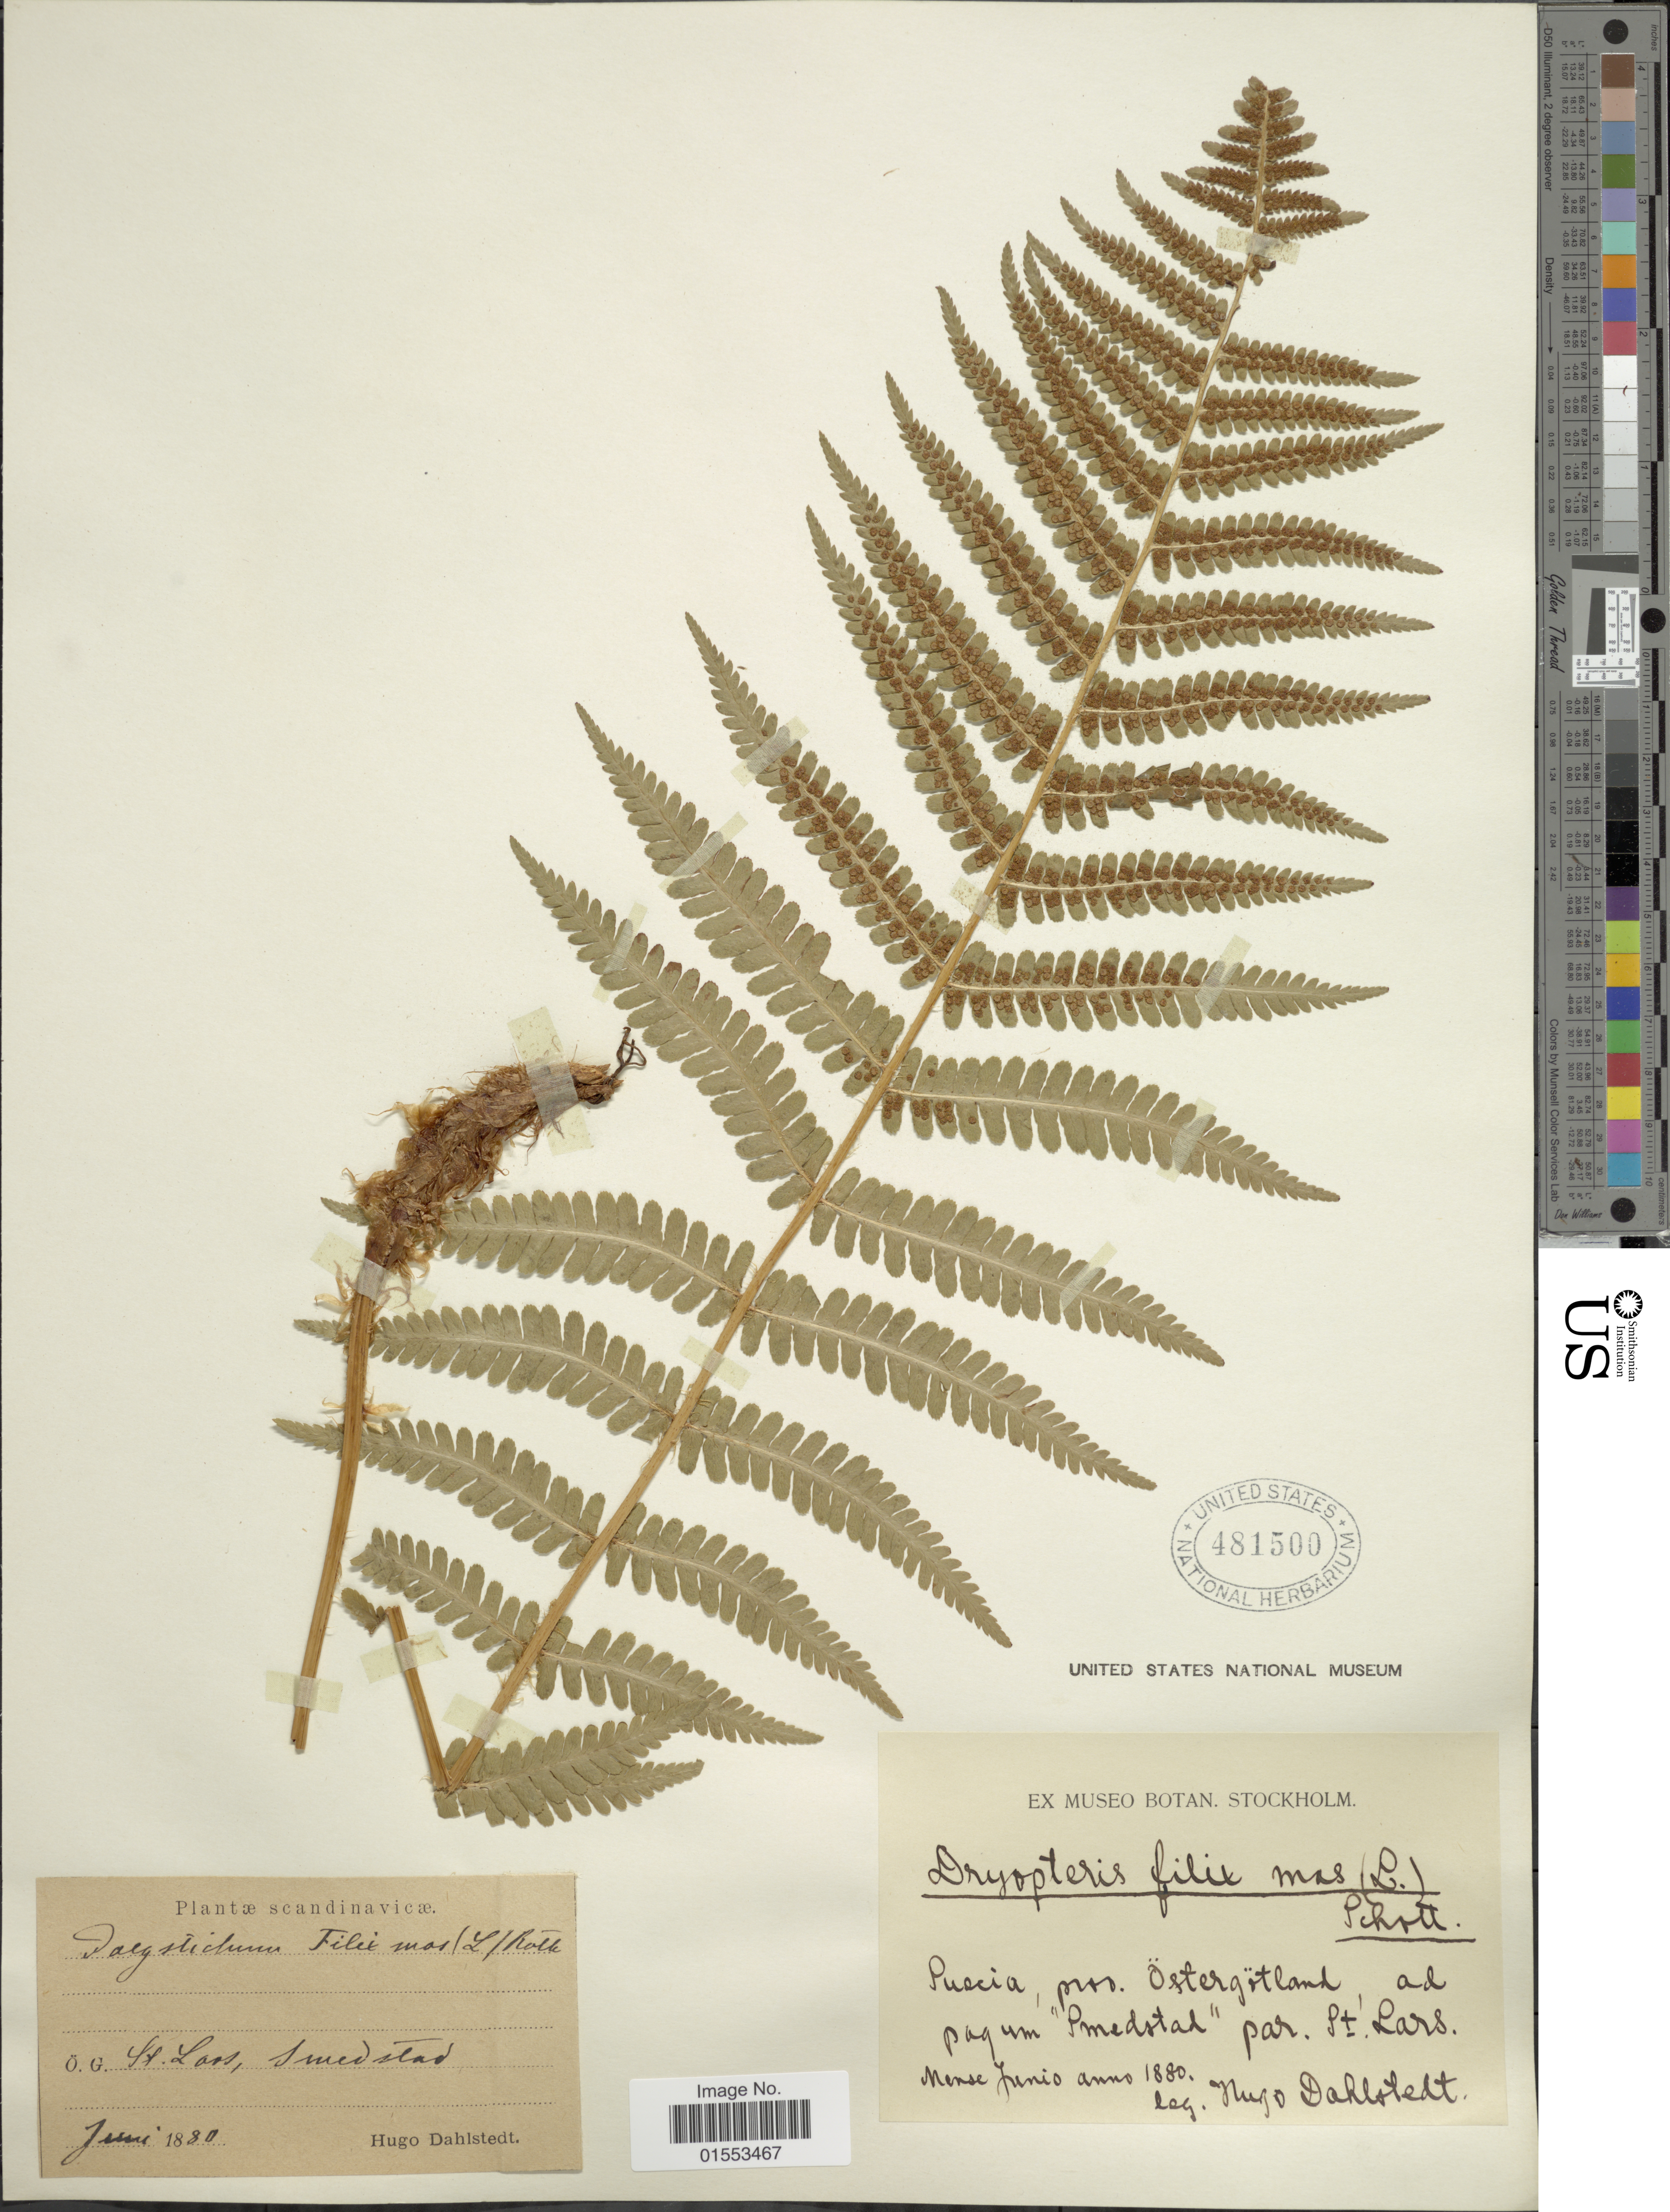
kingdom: Plantae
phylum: Tracheophyta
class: Polypodiopsida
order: Polypodiales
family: Dryopteridaceae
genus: Dryopteris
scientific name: Dryopteris filix-mas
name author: (L.) Schott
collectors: H. G. Dahlstedt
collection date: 1880-06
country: Sweden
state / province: Östergötland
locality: Suecia, ad pagum "Pmedstal" par, St. Lars.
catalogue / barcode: US 481500